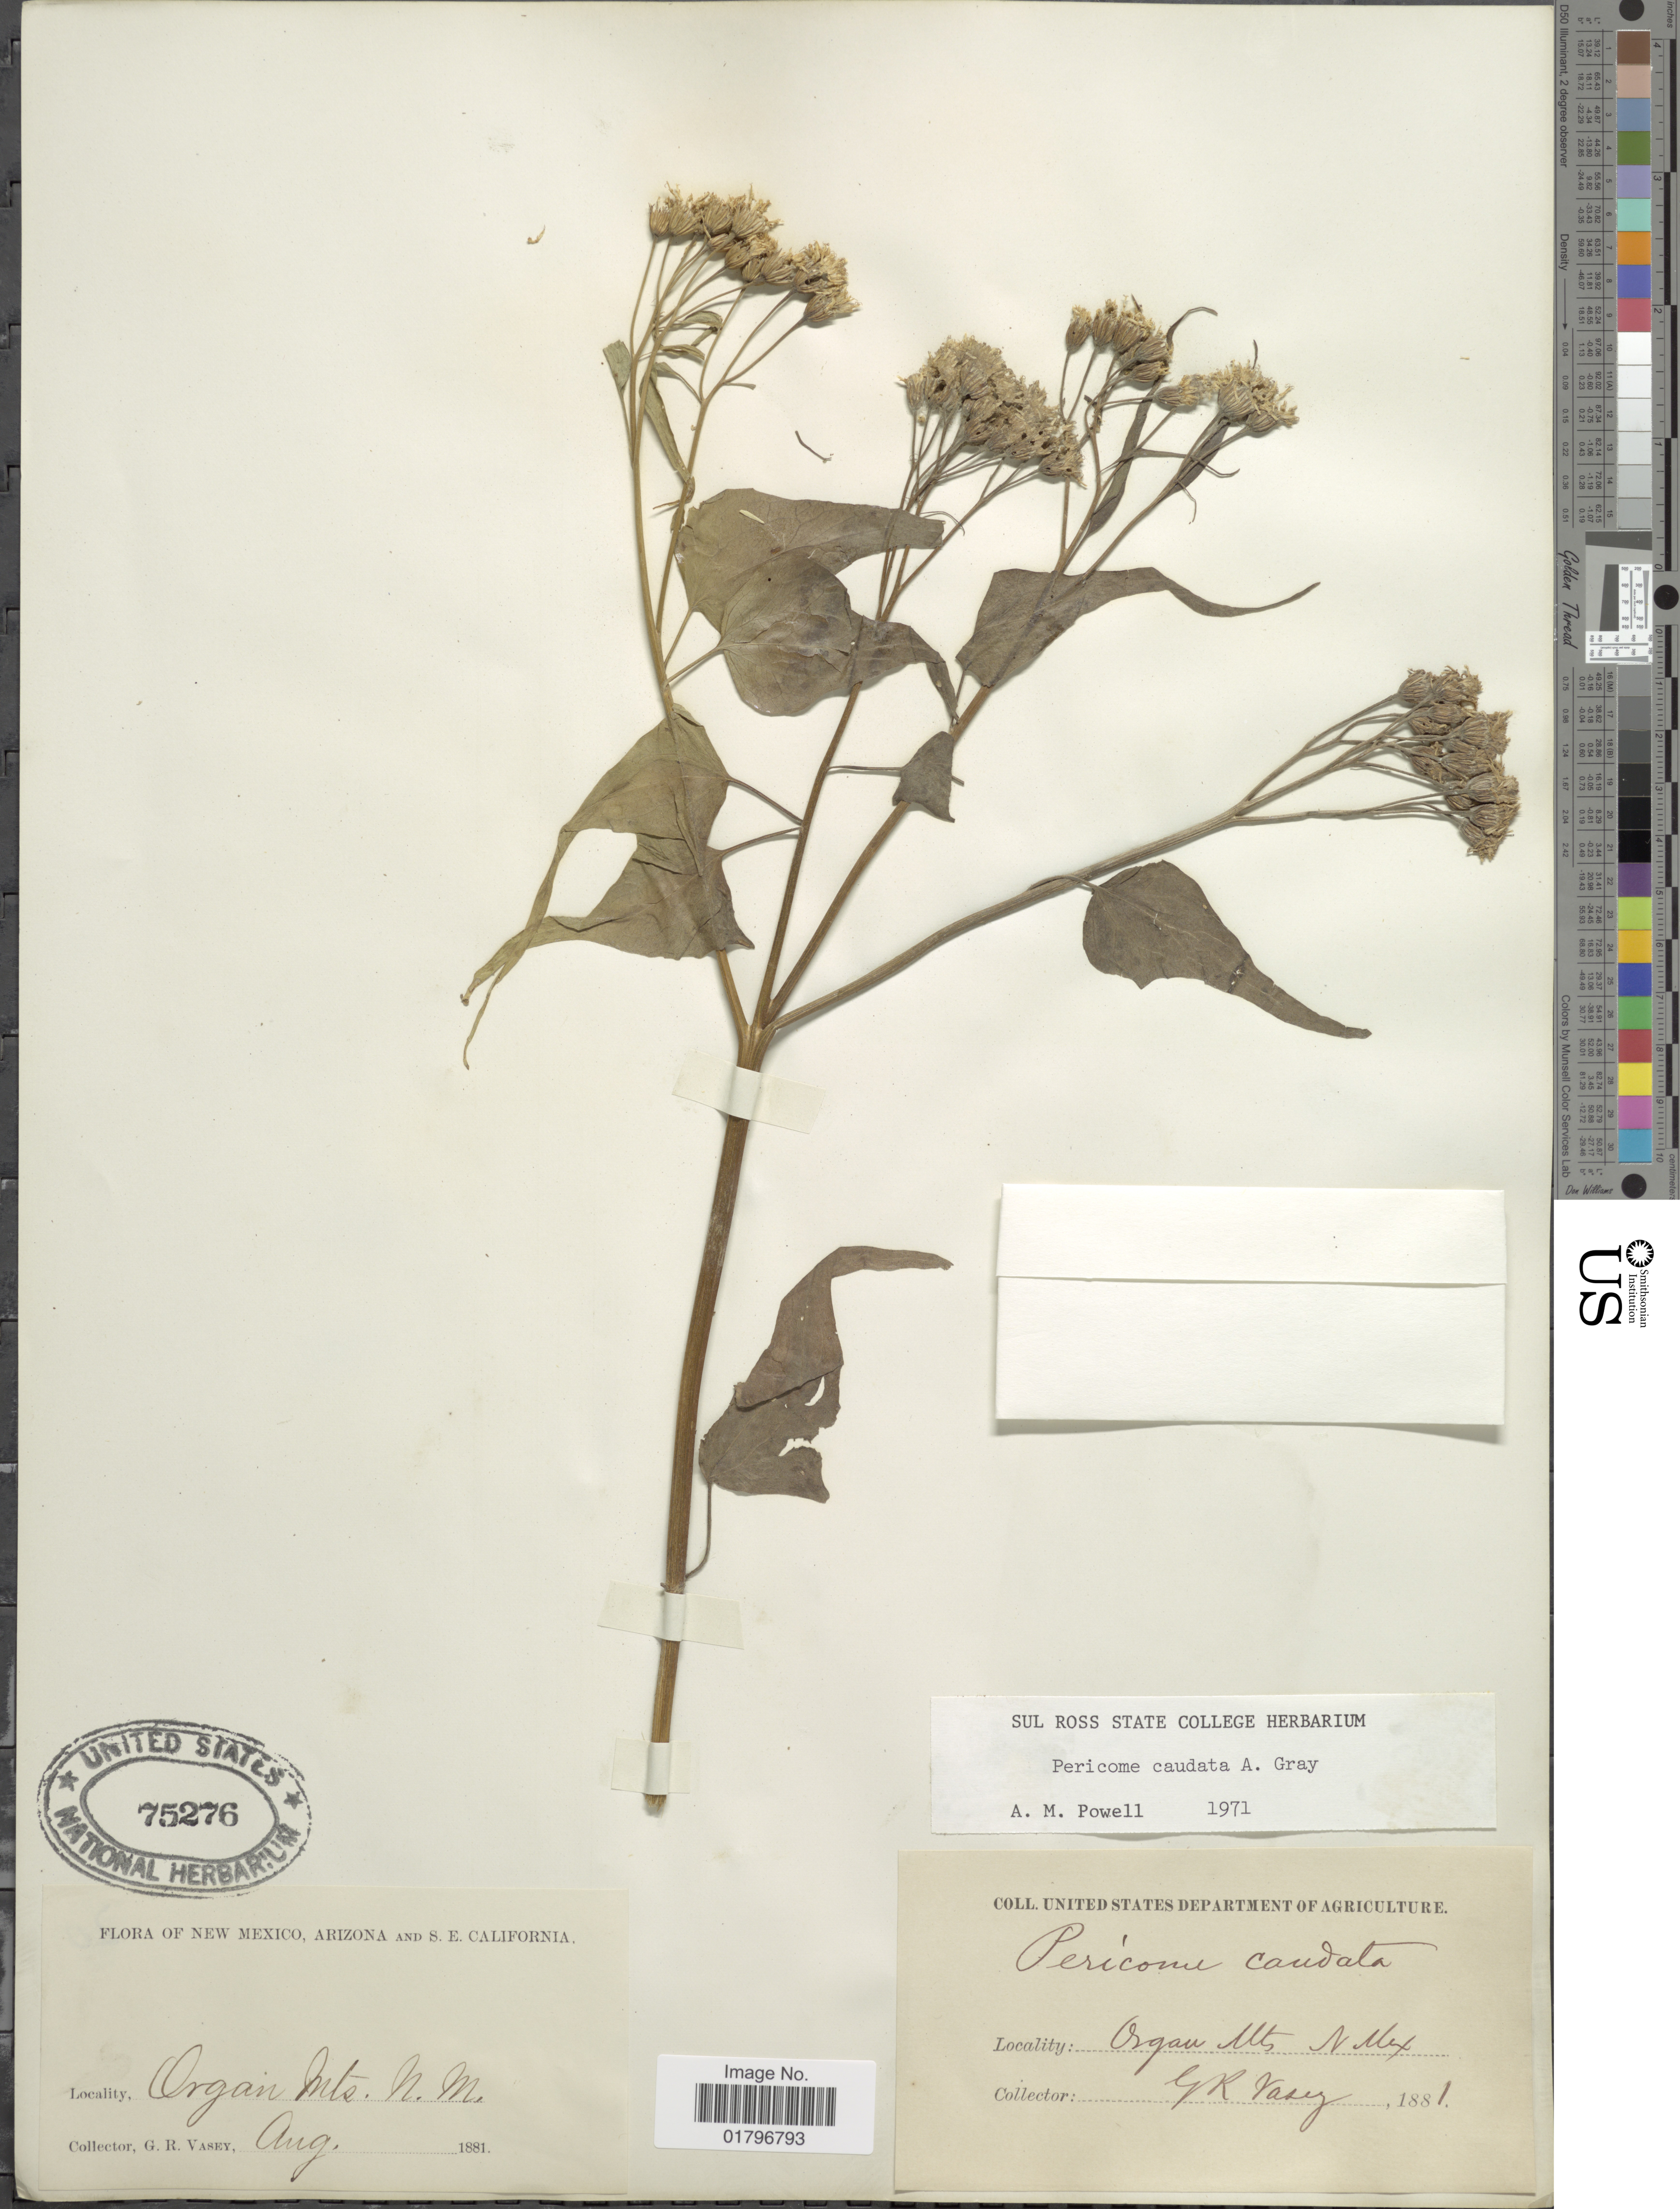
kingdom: Plantae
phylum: Tracheophyta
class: Magnoliopsida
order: Asterales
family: Asteraceae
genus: Pericome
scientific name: Pericome caudata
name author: A. Gray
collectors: G. R. Vasey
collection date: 1881-08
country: United States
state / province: New Mexico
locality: Organ Mts. N.M.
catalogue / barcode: US 75276